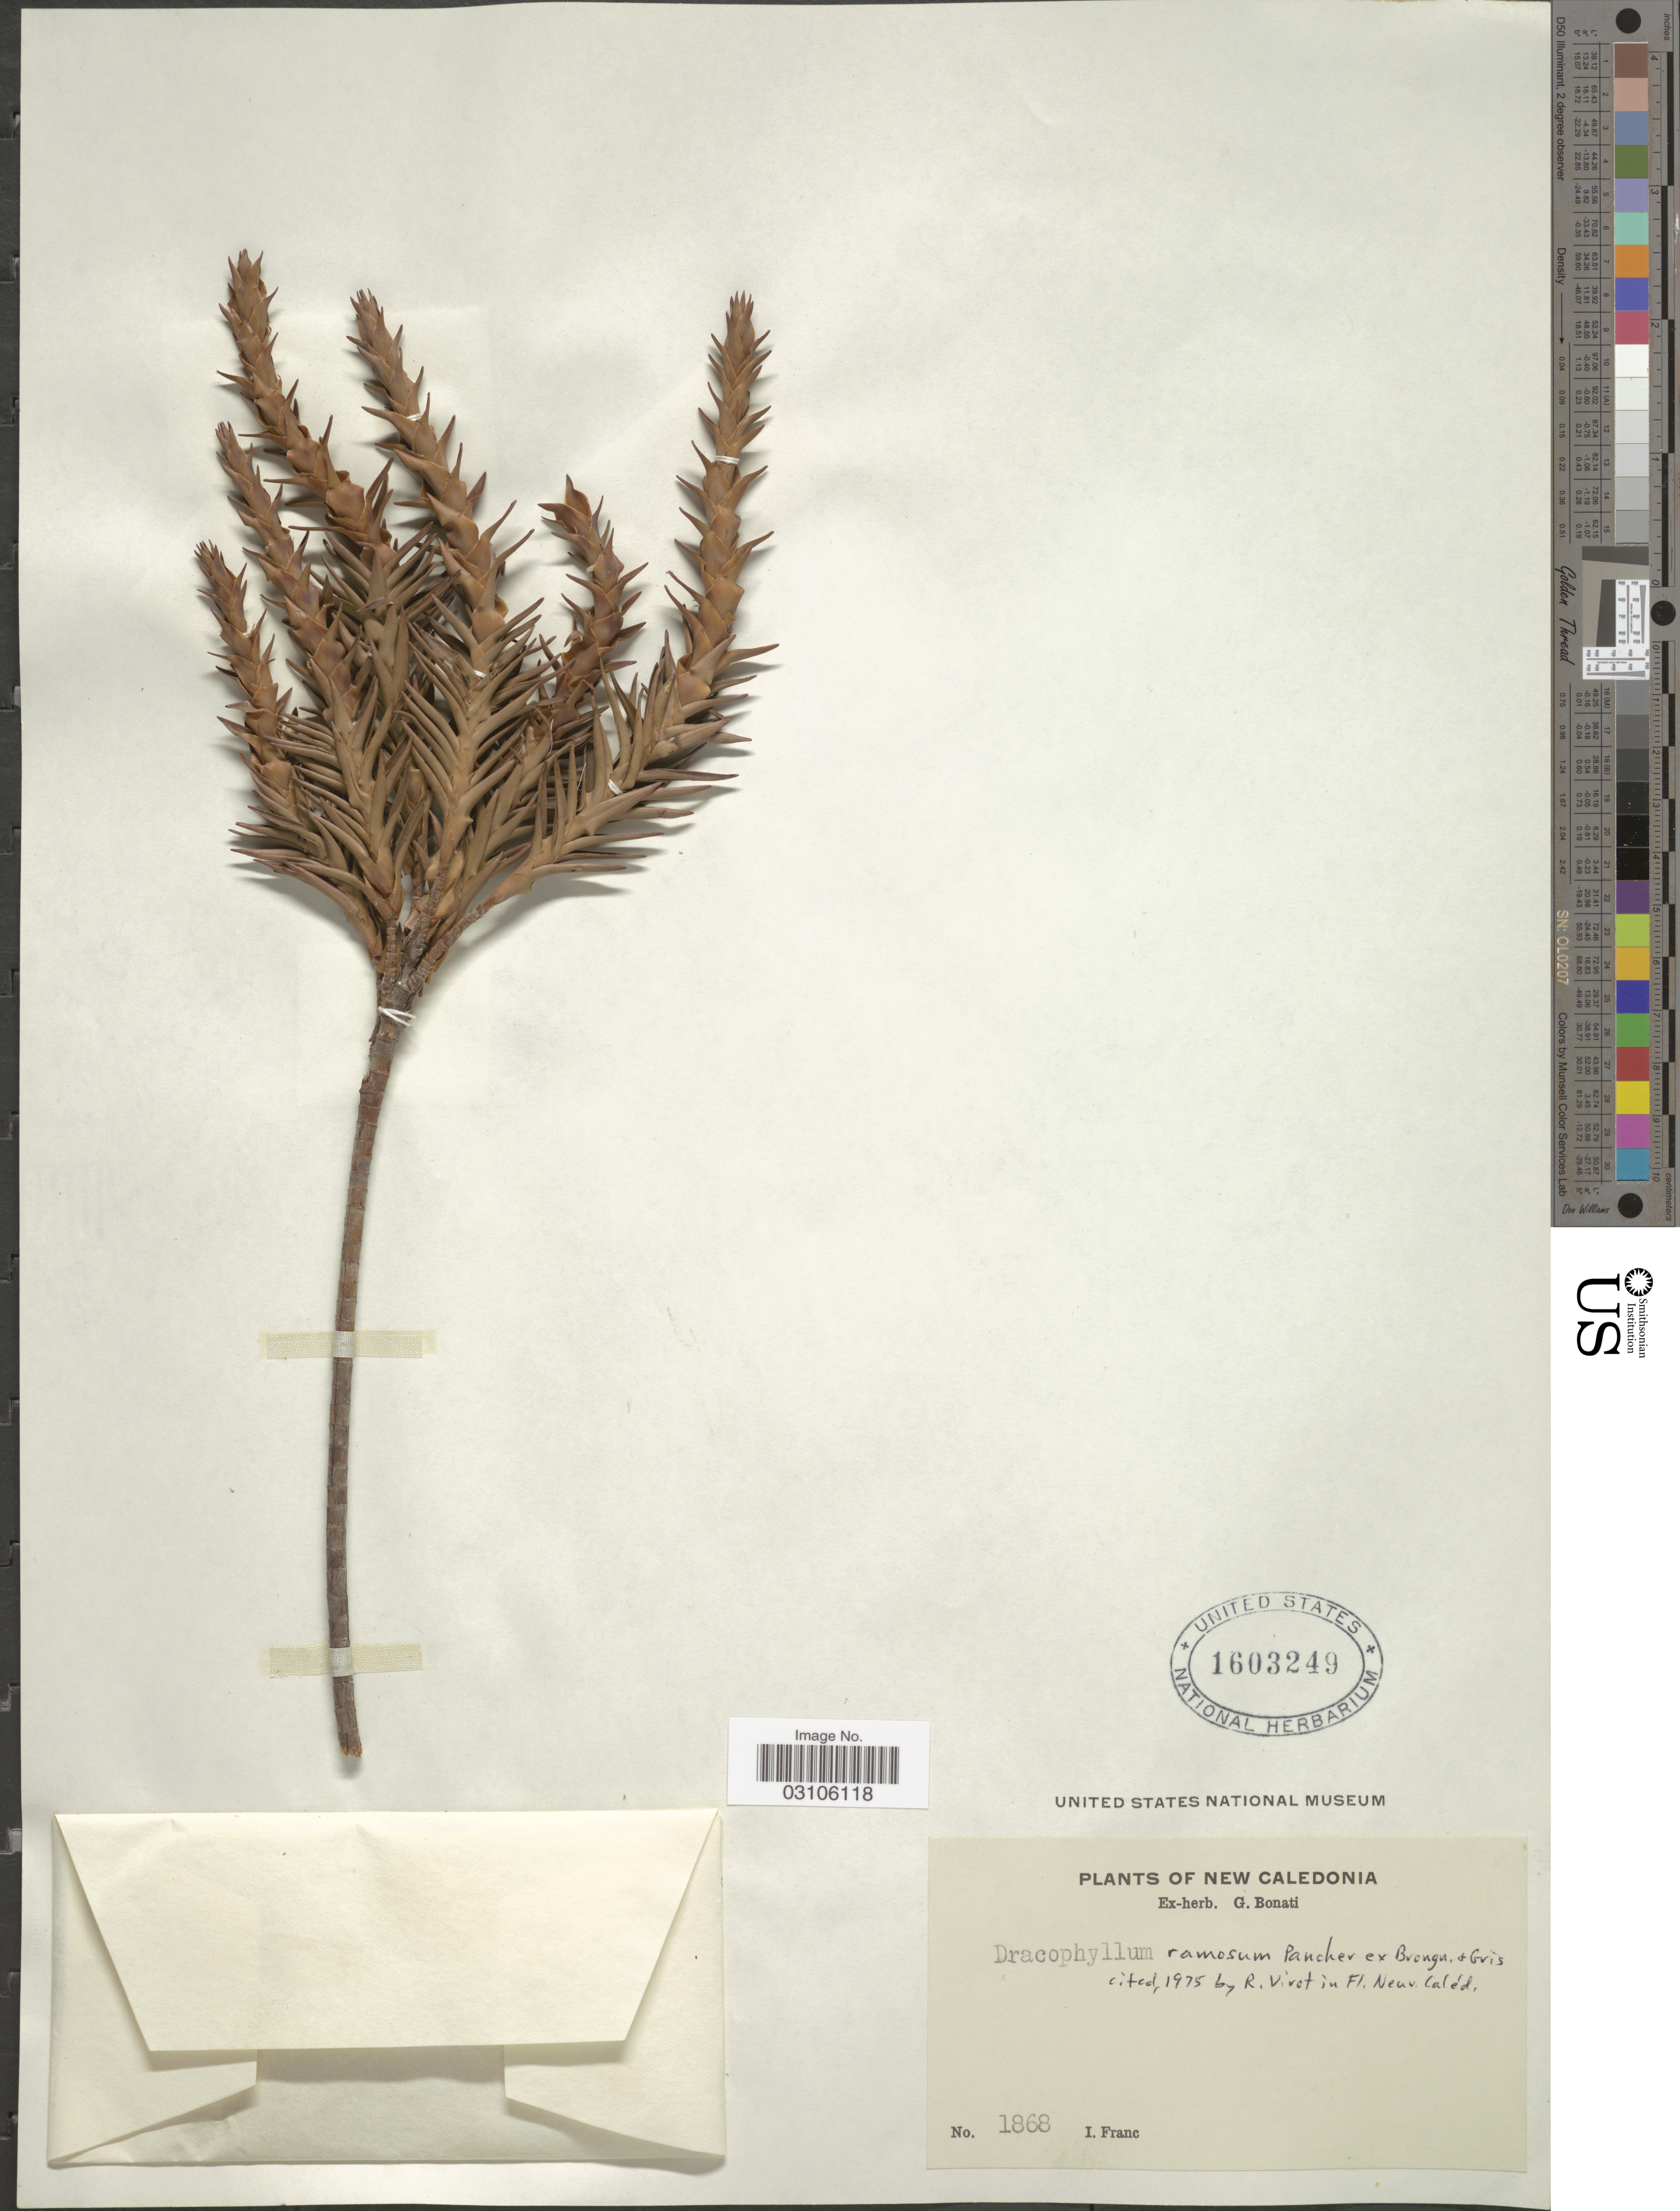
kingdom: Plantae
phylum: Tracheophyta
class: Magnoliopsida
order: Ericales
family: Ericaceae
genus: Dracophyllum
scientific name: Dracophyllum ramosum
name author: Pancher ex Brongn. & Gris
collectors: I. Franc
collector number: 1868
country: New Caledonia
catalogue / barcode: US 1603249